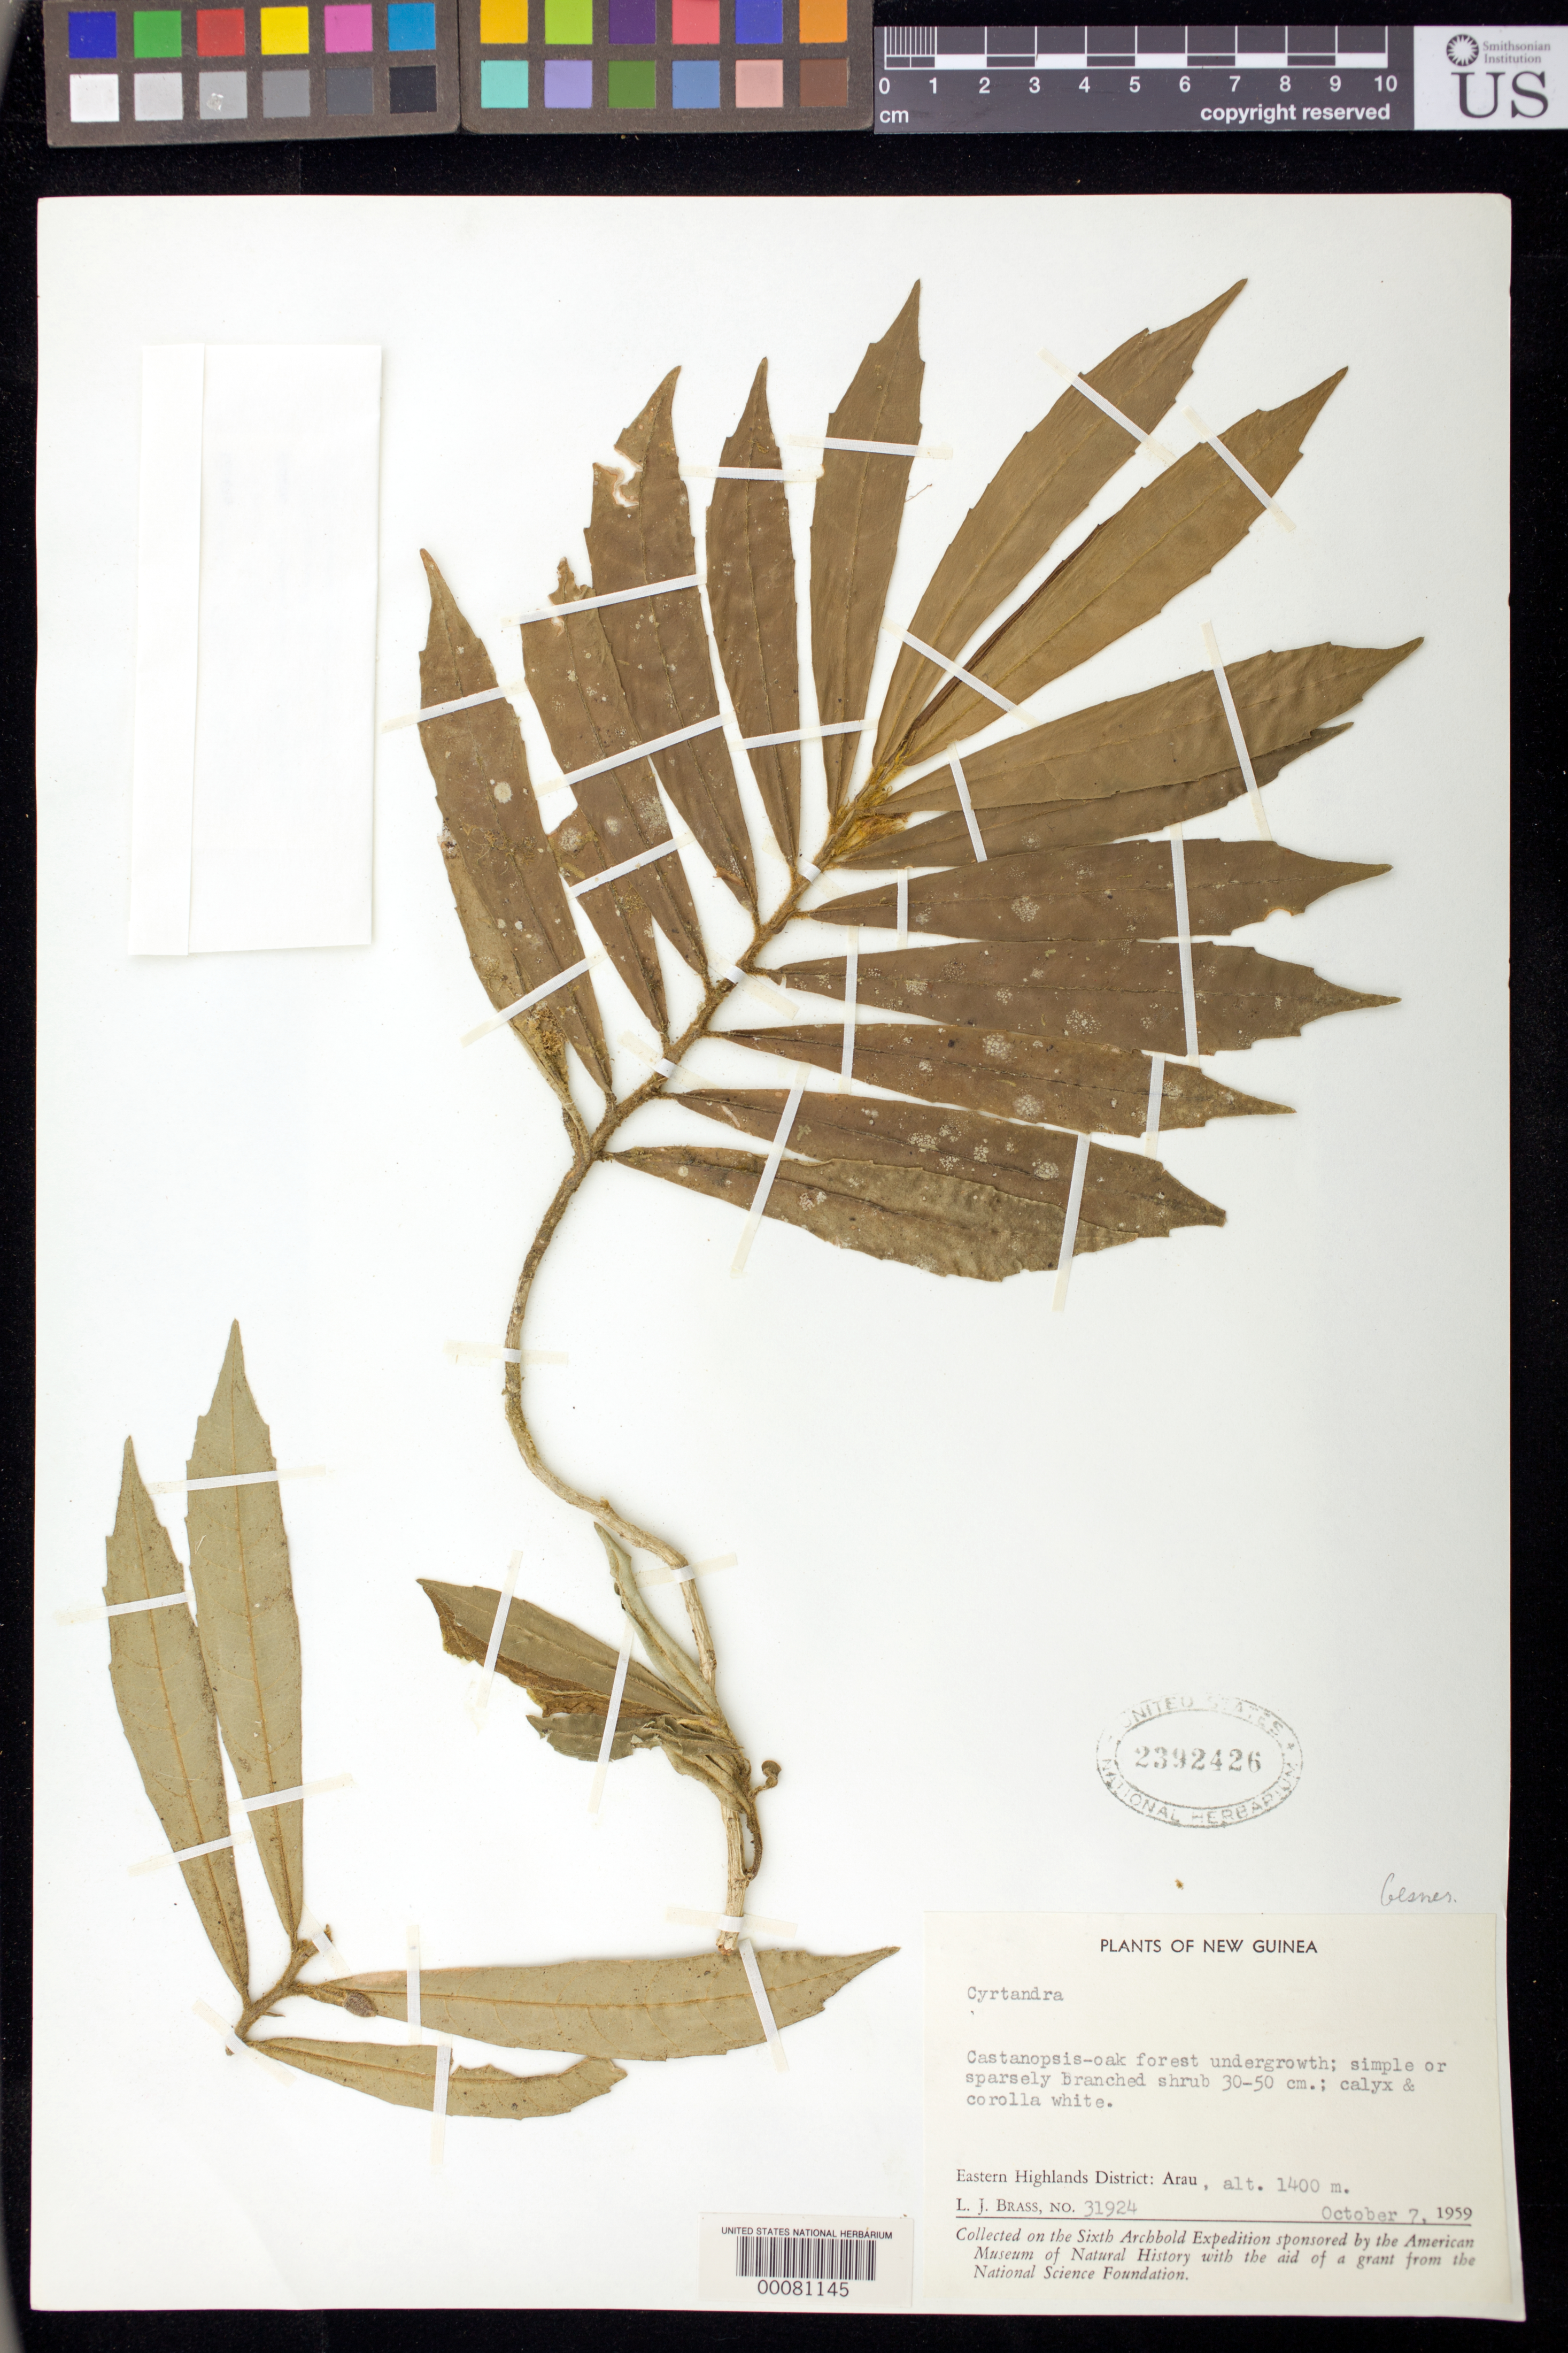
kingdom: Plantae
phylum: Tracheophyta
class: Magnoliopsida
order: Lamiales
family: Gesneriaceae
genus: Cyrtandra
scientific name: Cyrtandra sp.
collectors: L. J. Brass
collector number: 31924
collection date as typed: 07 Oct 1959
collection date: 1959-10-07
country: Papua New Guinea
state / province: Eastern Highlands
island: New Guinea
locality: Eastern highlands dist., Arau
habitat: Castanopsis-oak forest undergrowth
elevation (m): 1400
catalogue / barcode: US 2392426